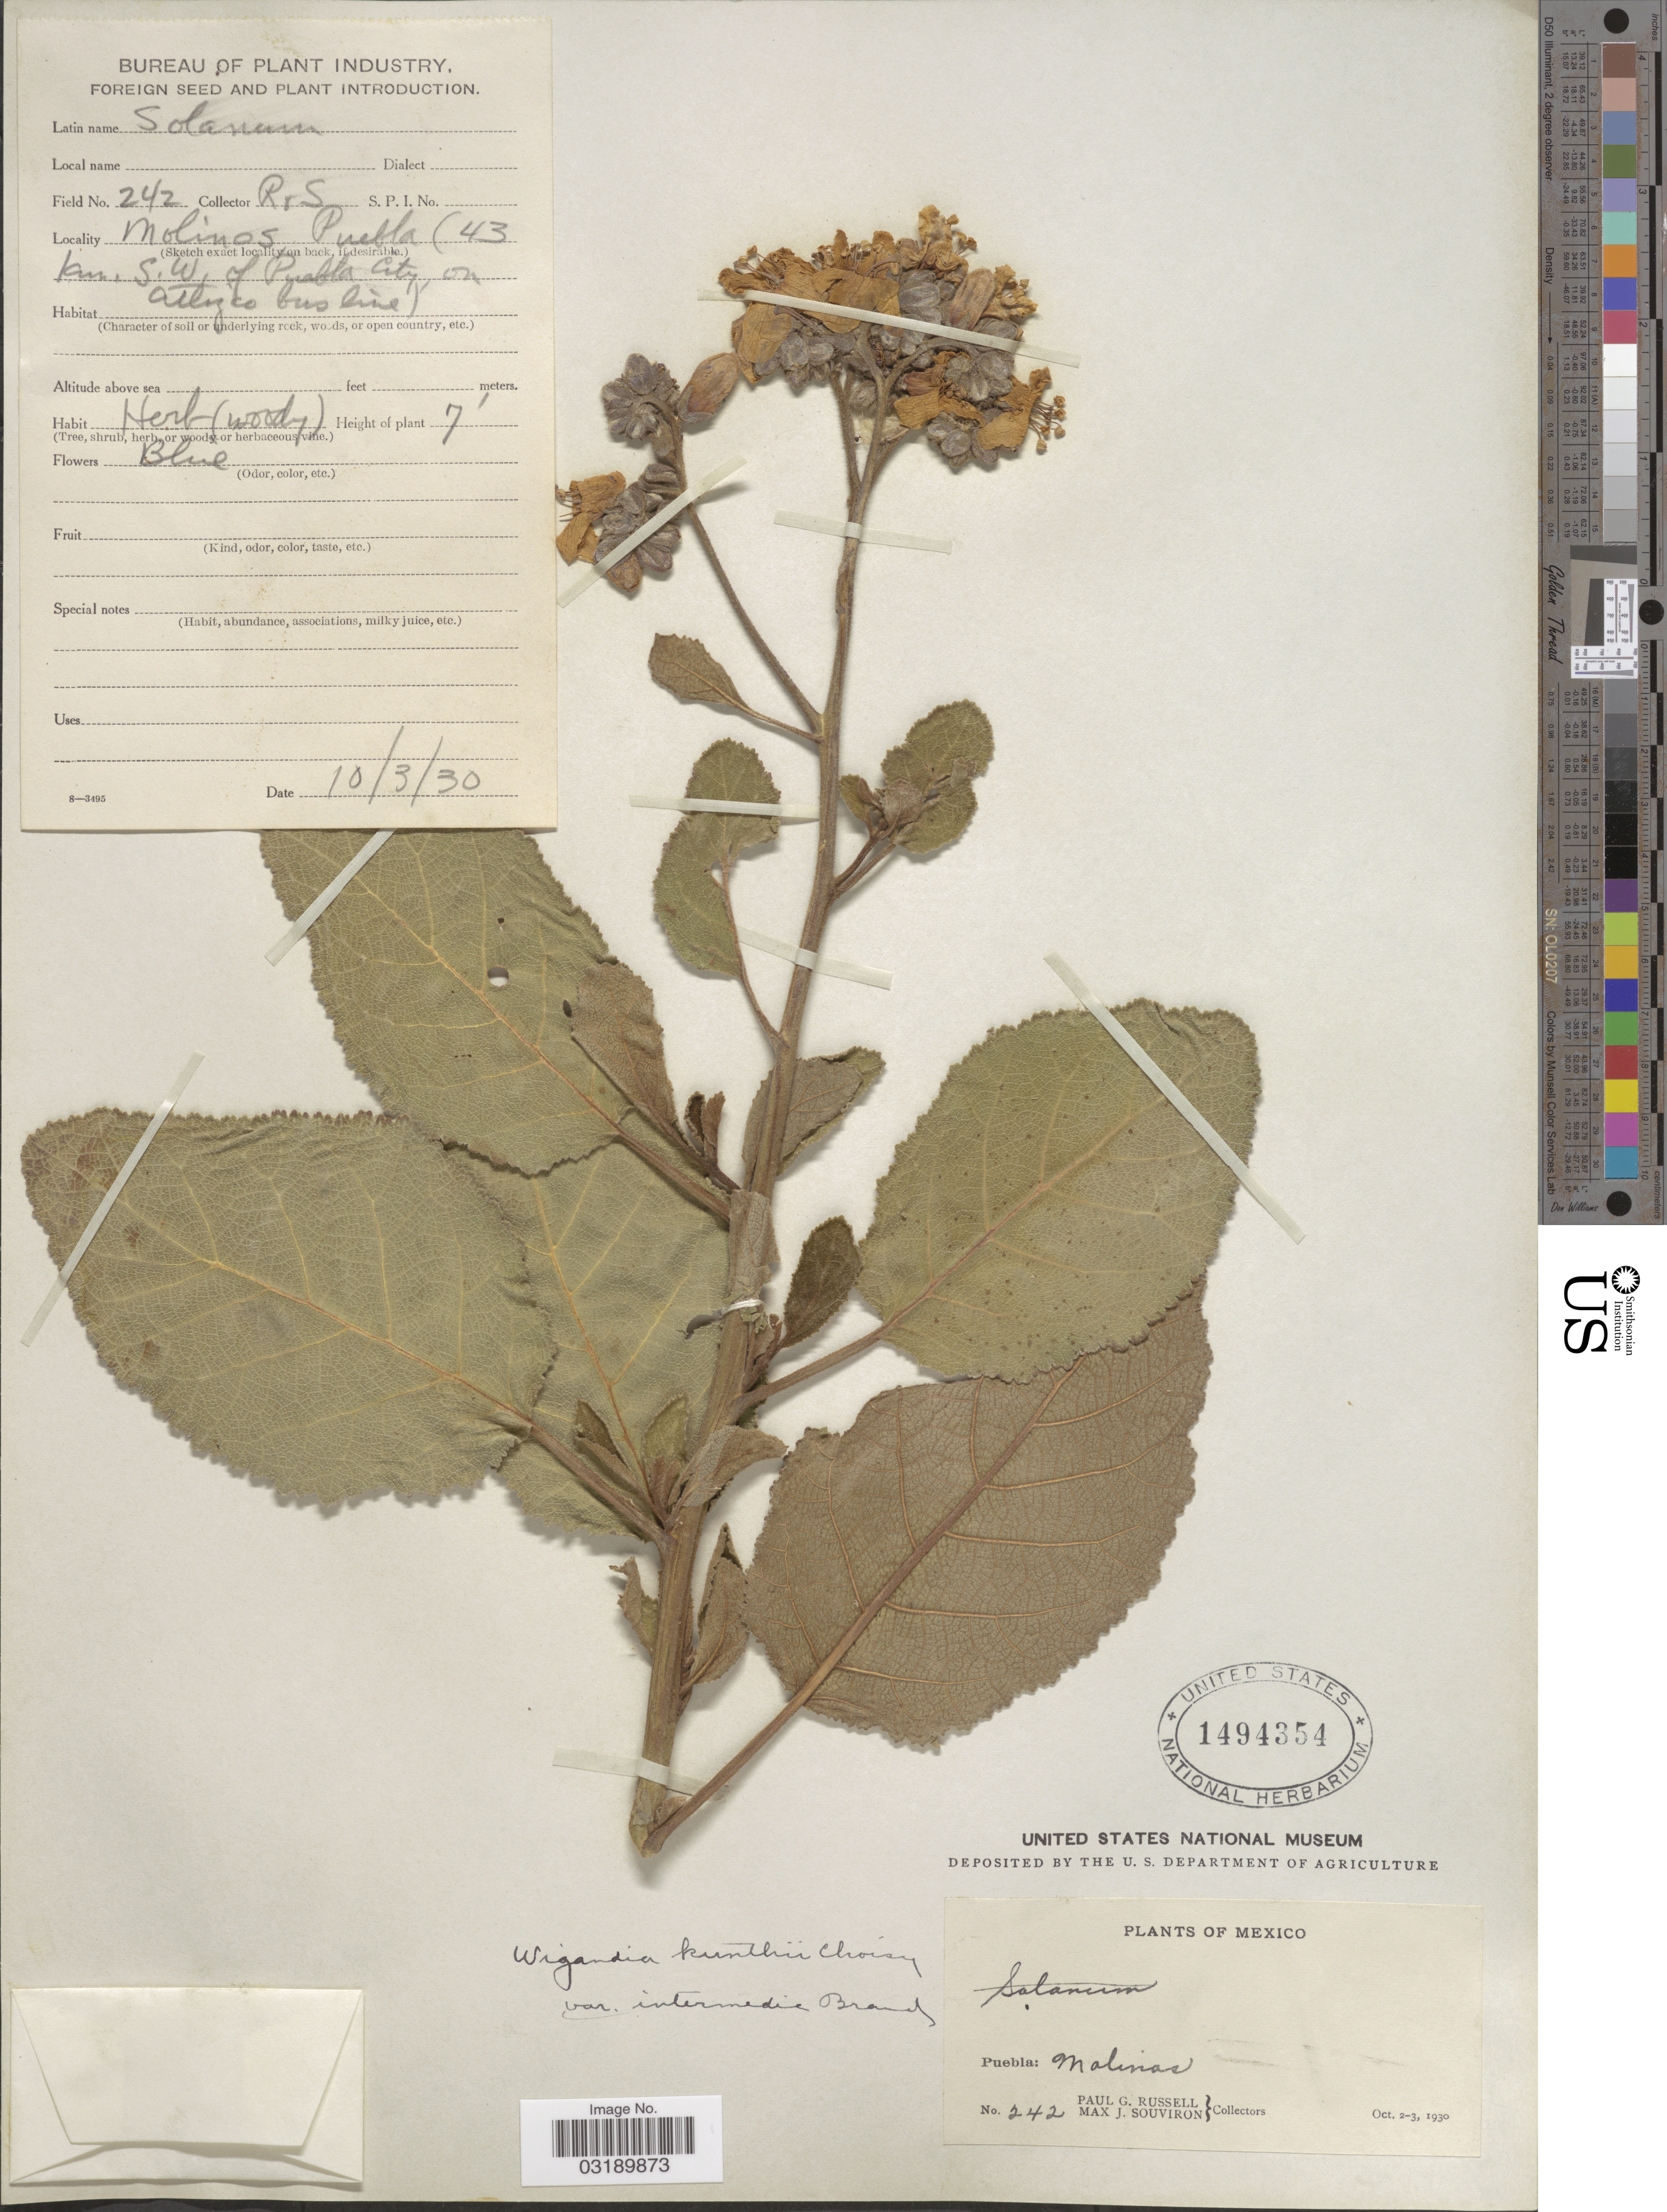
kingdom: Plantae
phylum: Tracheophyta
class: Magnoliopsida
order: Boraginales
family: Namaceae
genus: Wigandia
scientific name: Wigandia kunthii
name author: Choisy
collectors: P. G. Russell & M. J. Souviron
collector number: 242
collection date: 1930-03-10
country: Mexico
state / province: Puebla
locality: Malinas. (43 km. S.W. of Puebla City, on Atlixco bus line).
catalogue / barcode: US 1494354